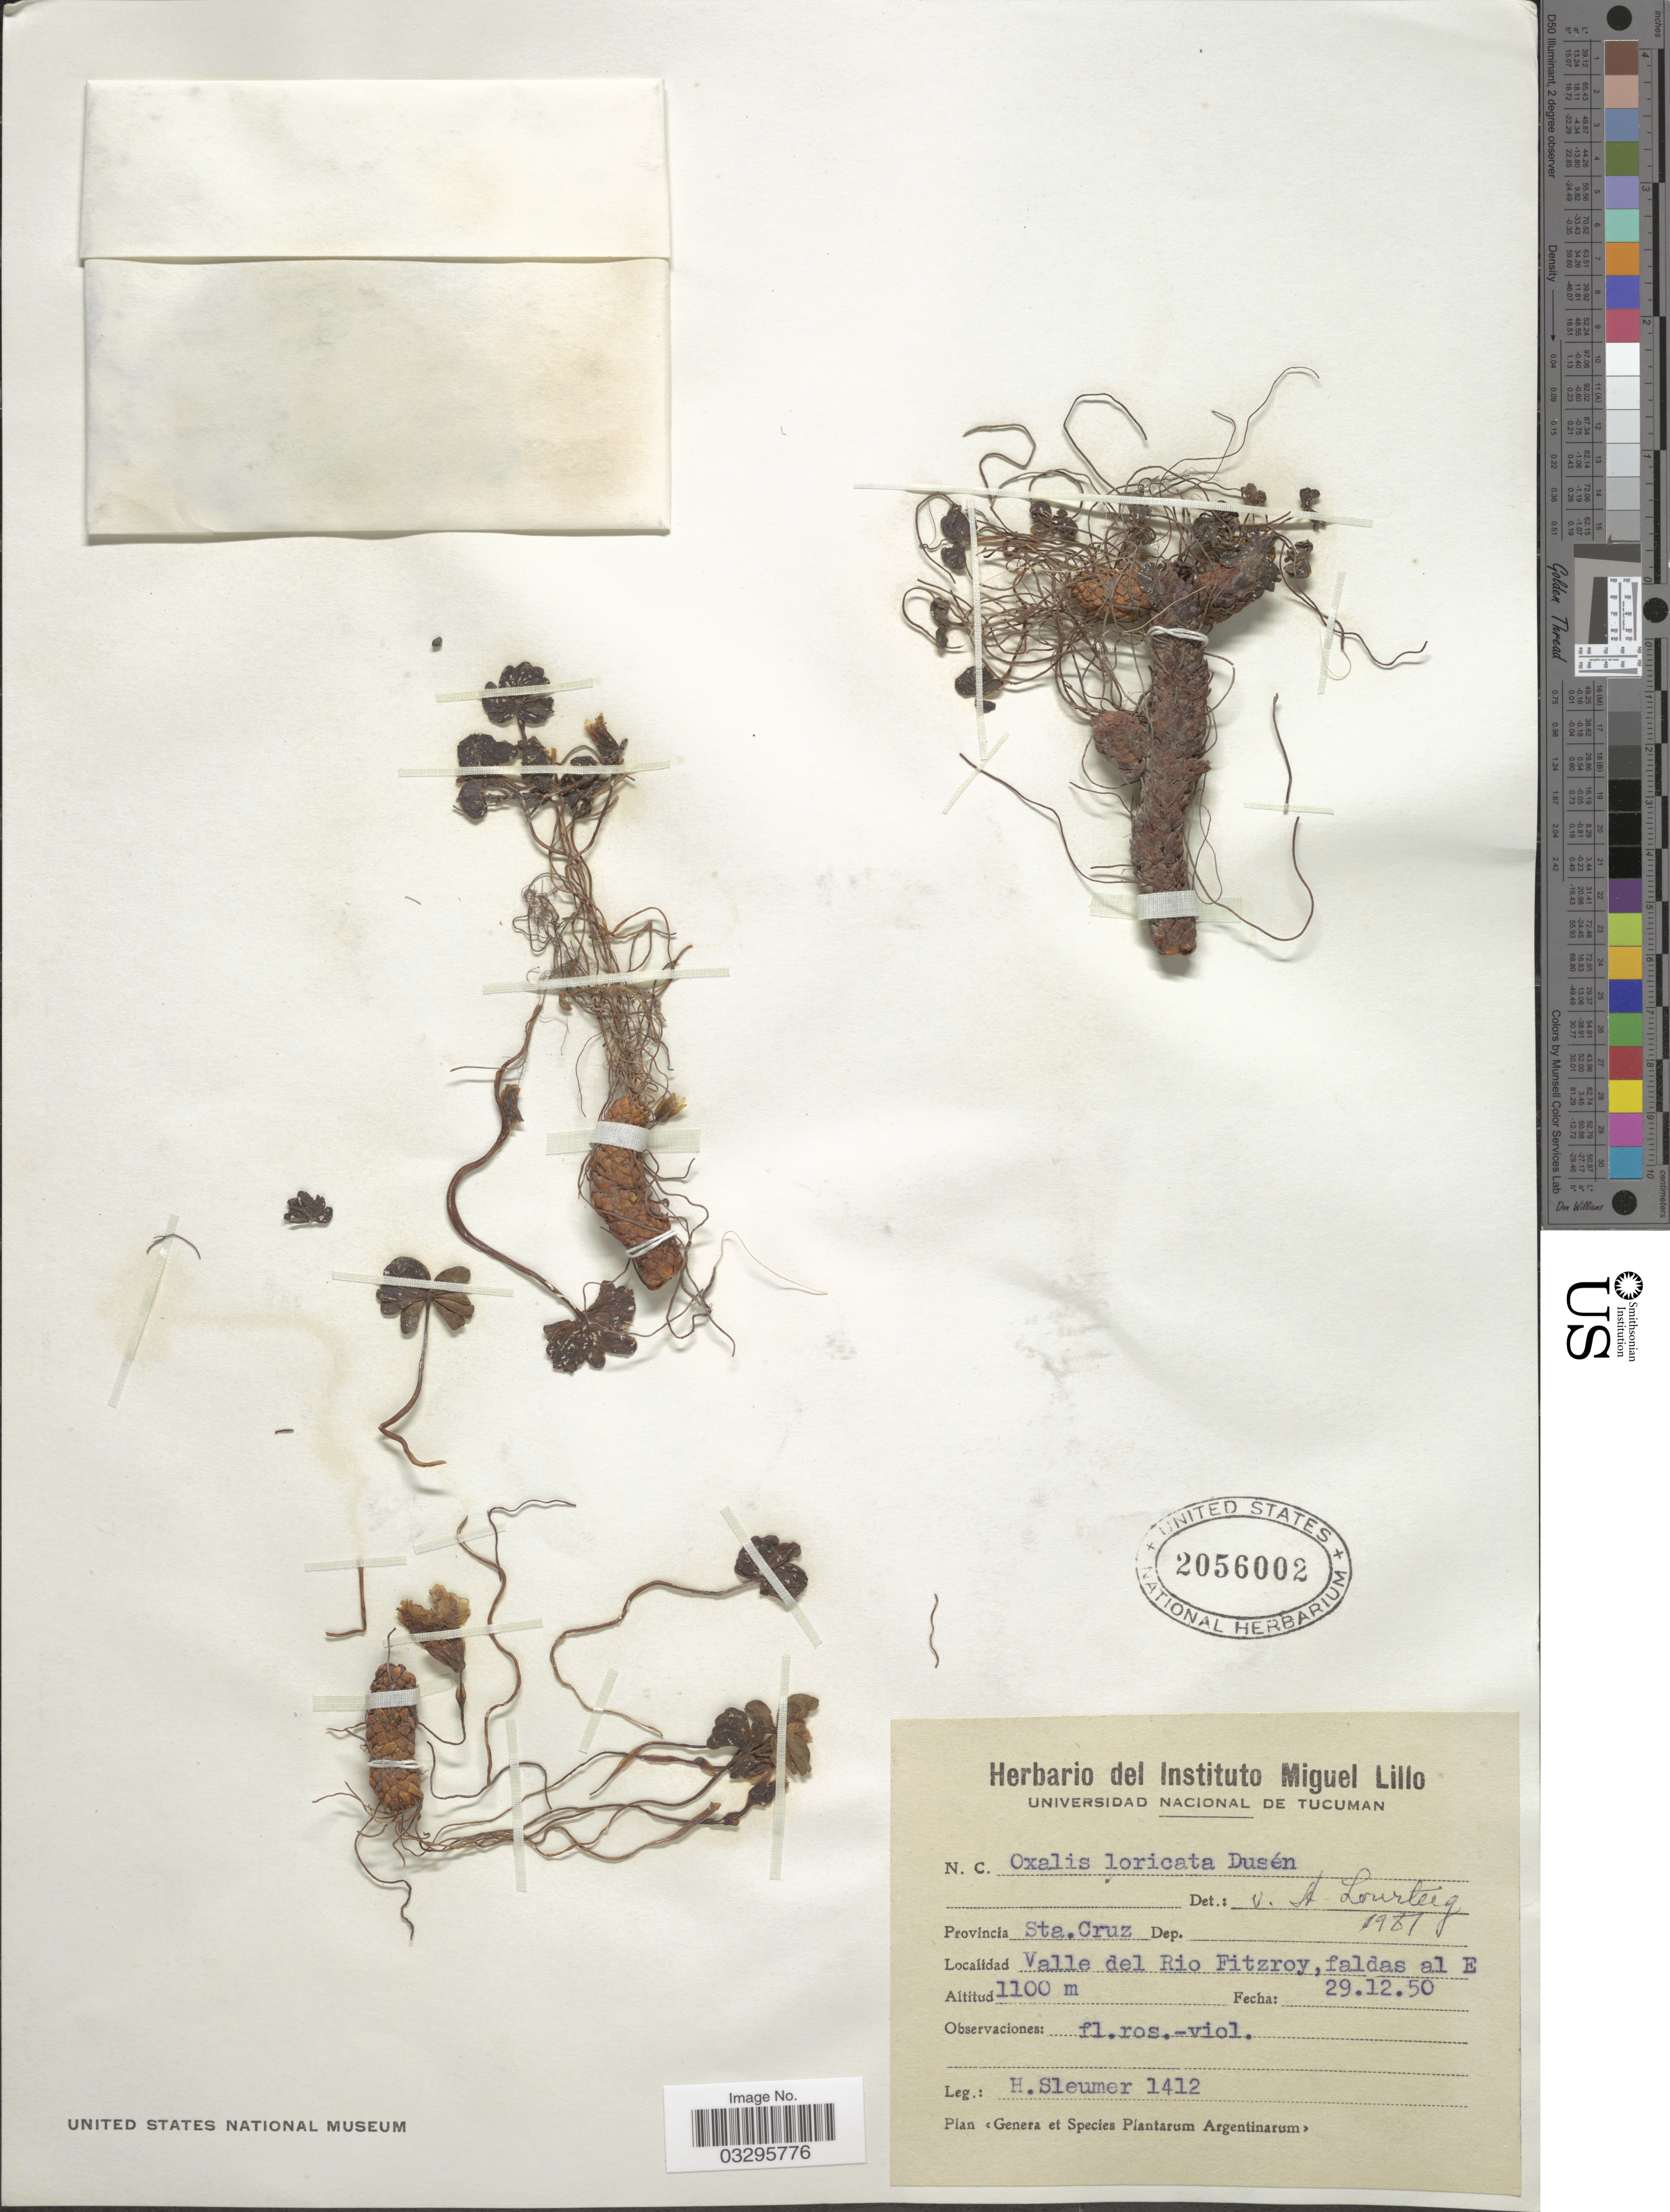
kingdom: Plantae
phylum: Tracheophyta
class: Magnoliopsida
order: Oxalidales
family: Oxalidaceae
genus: Oxalis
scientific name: Oxalis loricata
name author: Dusén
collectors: H. O. Sleumer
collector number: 1412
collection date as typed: Transcribed d/m/y: 29/12/50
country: Argentina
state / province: Santa Cruz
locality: Valle del Rio Fitzroy, faldas al E.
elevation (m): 1100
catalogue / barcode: US 2056002